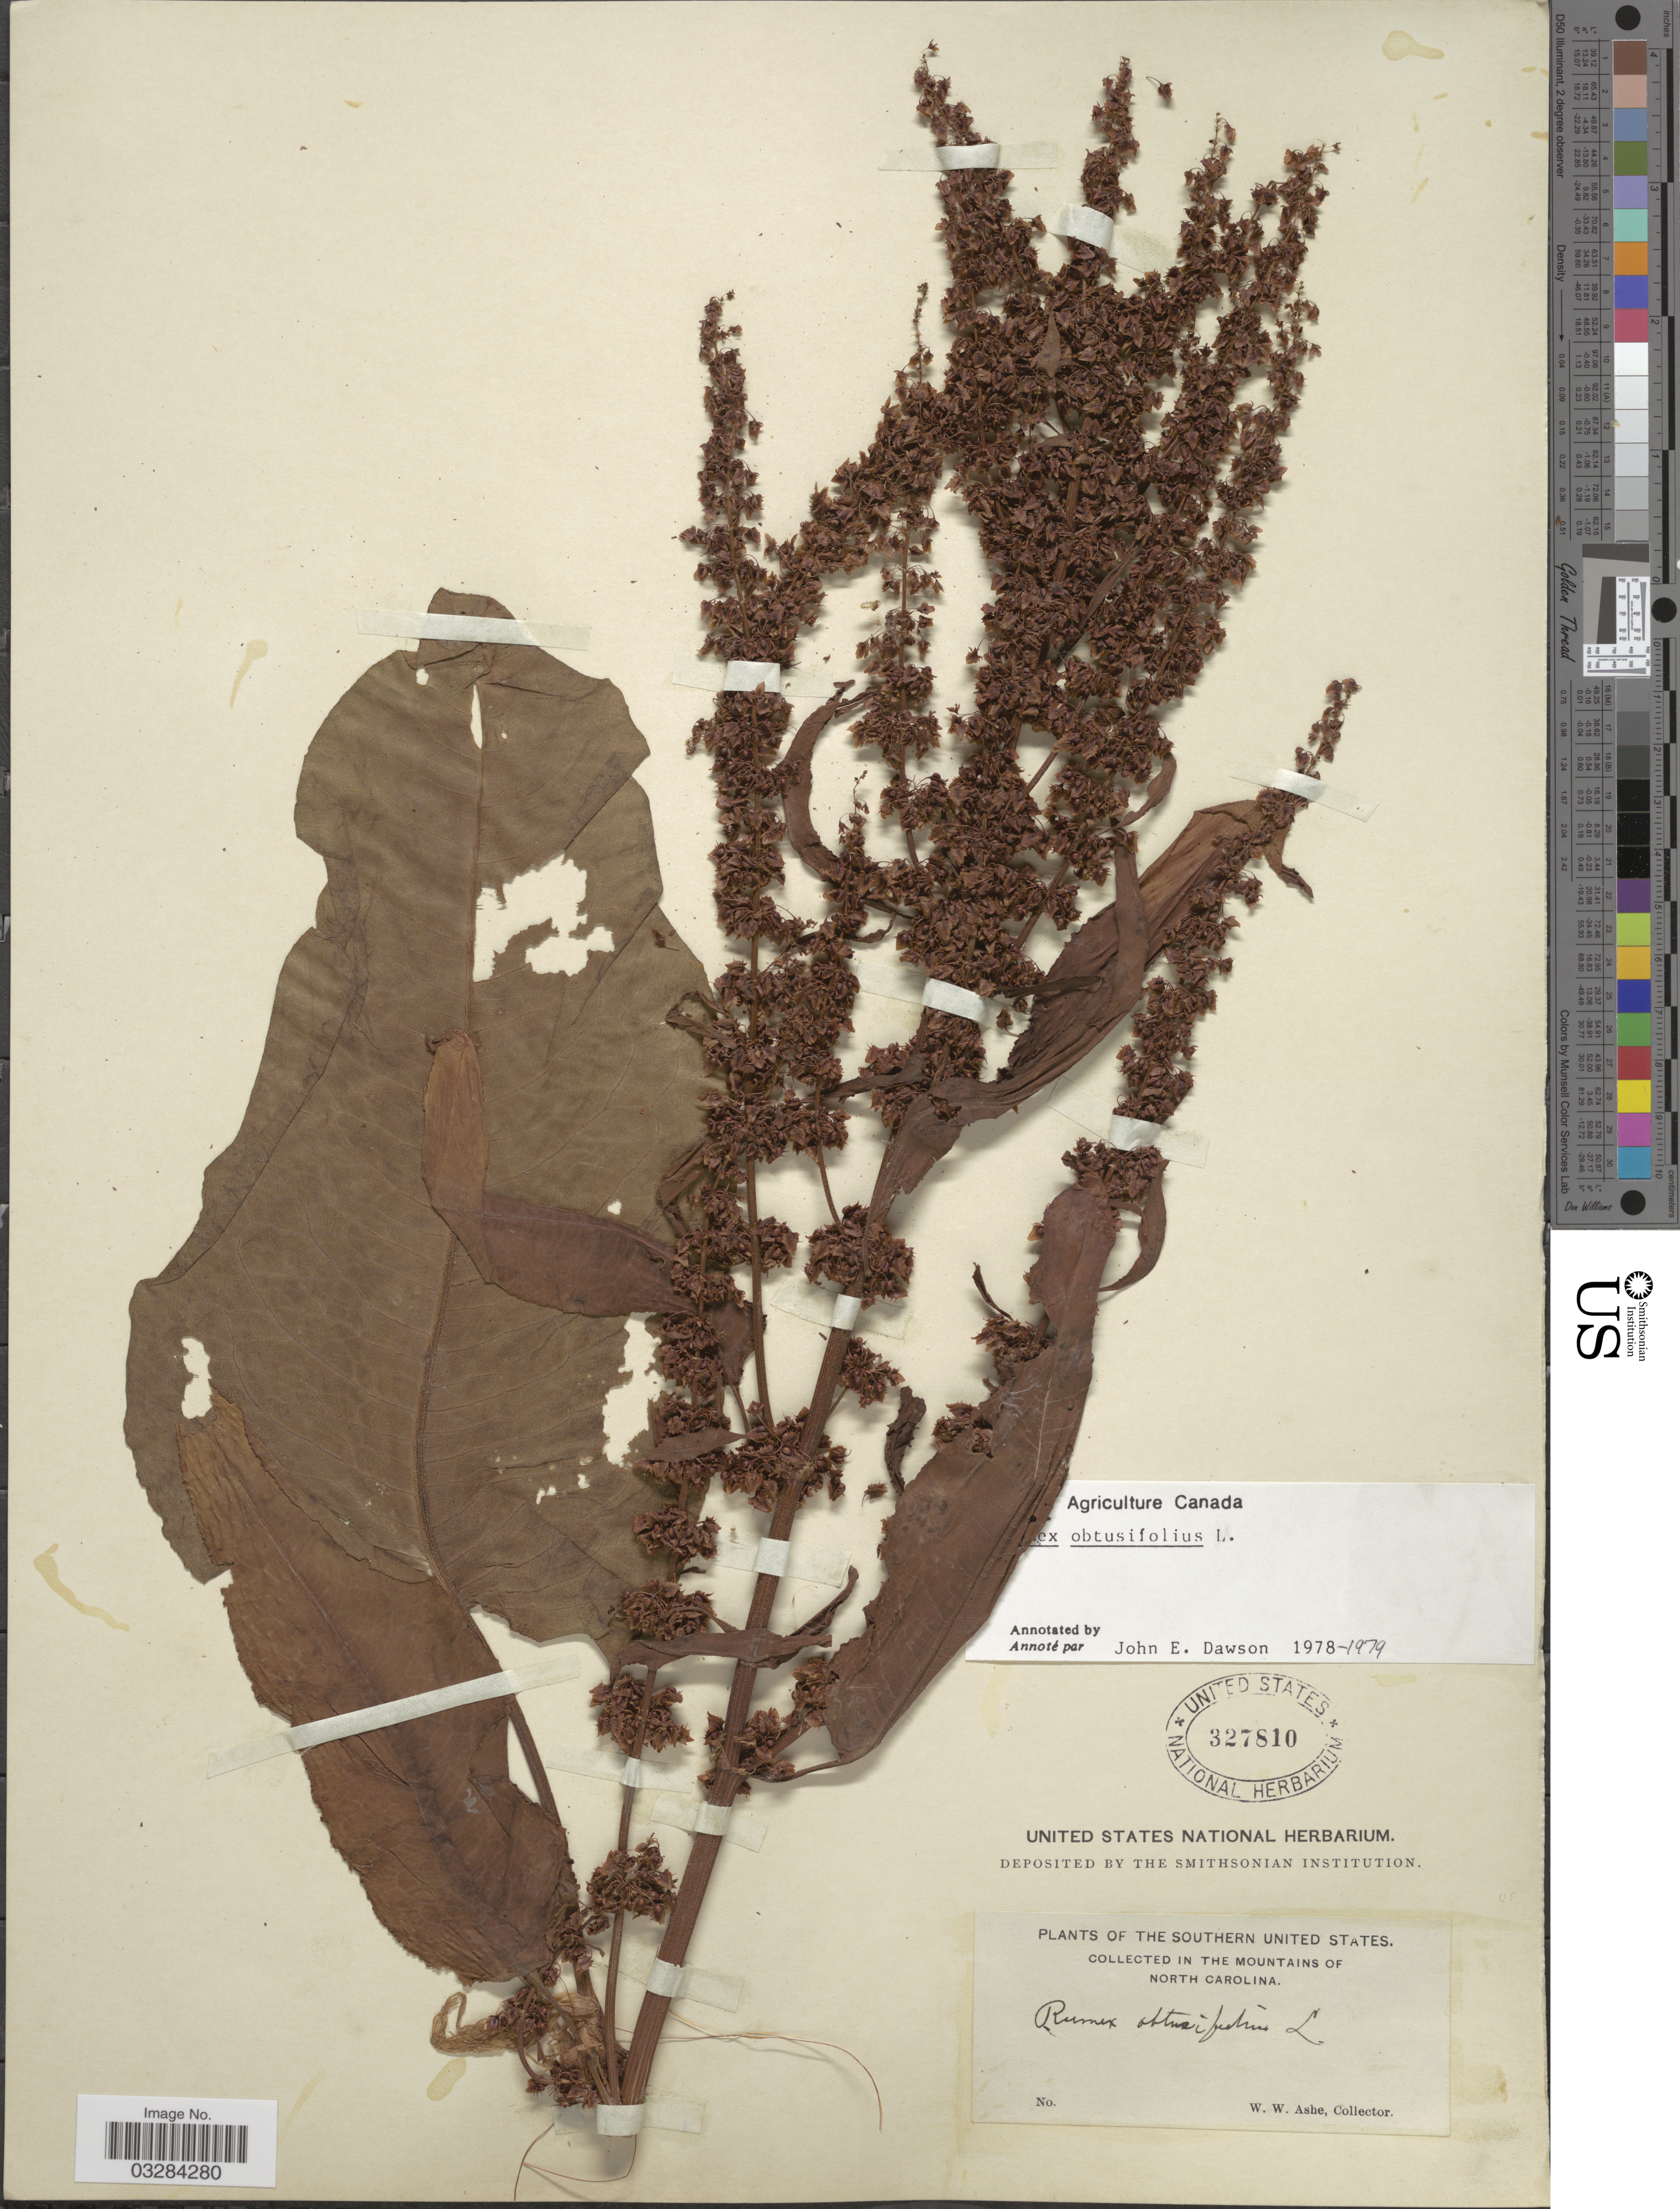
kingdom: Plantae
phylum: Tracheophyta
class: Magnoliopsida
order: Caryophyllales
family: Polygonaceae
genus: Rumex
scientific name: Rumex obtusifolius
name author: L.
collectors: W. W. Ashe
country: United States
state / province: North Carolina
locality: Southern United States. Collected in the Mountains of North Caroline.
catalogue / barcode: US 327810